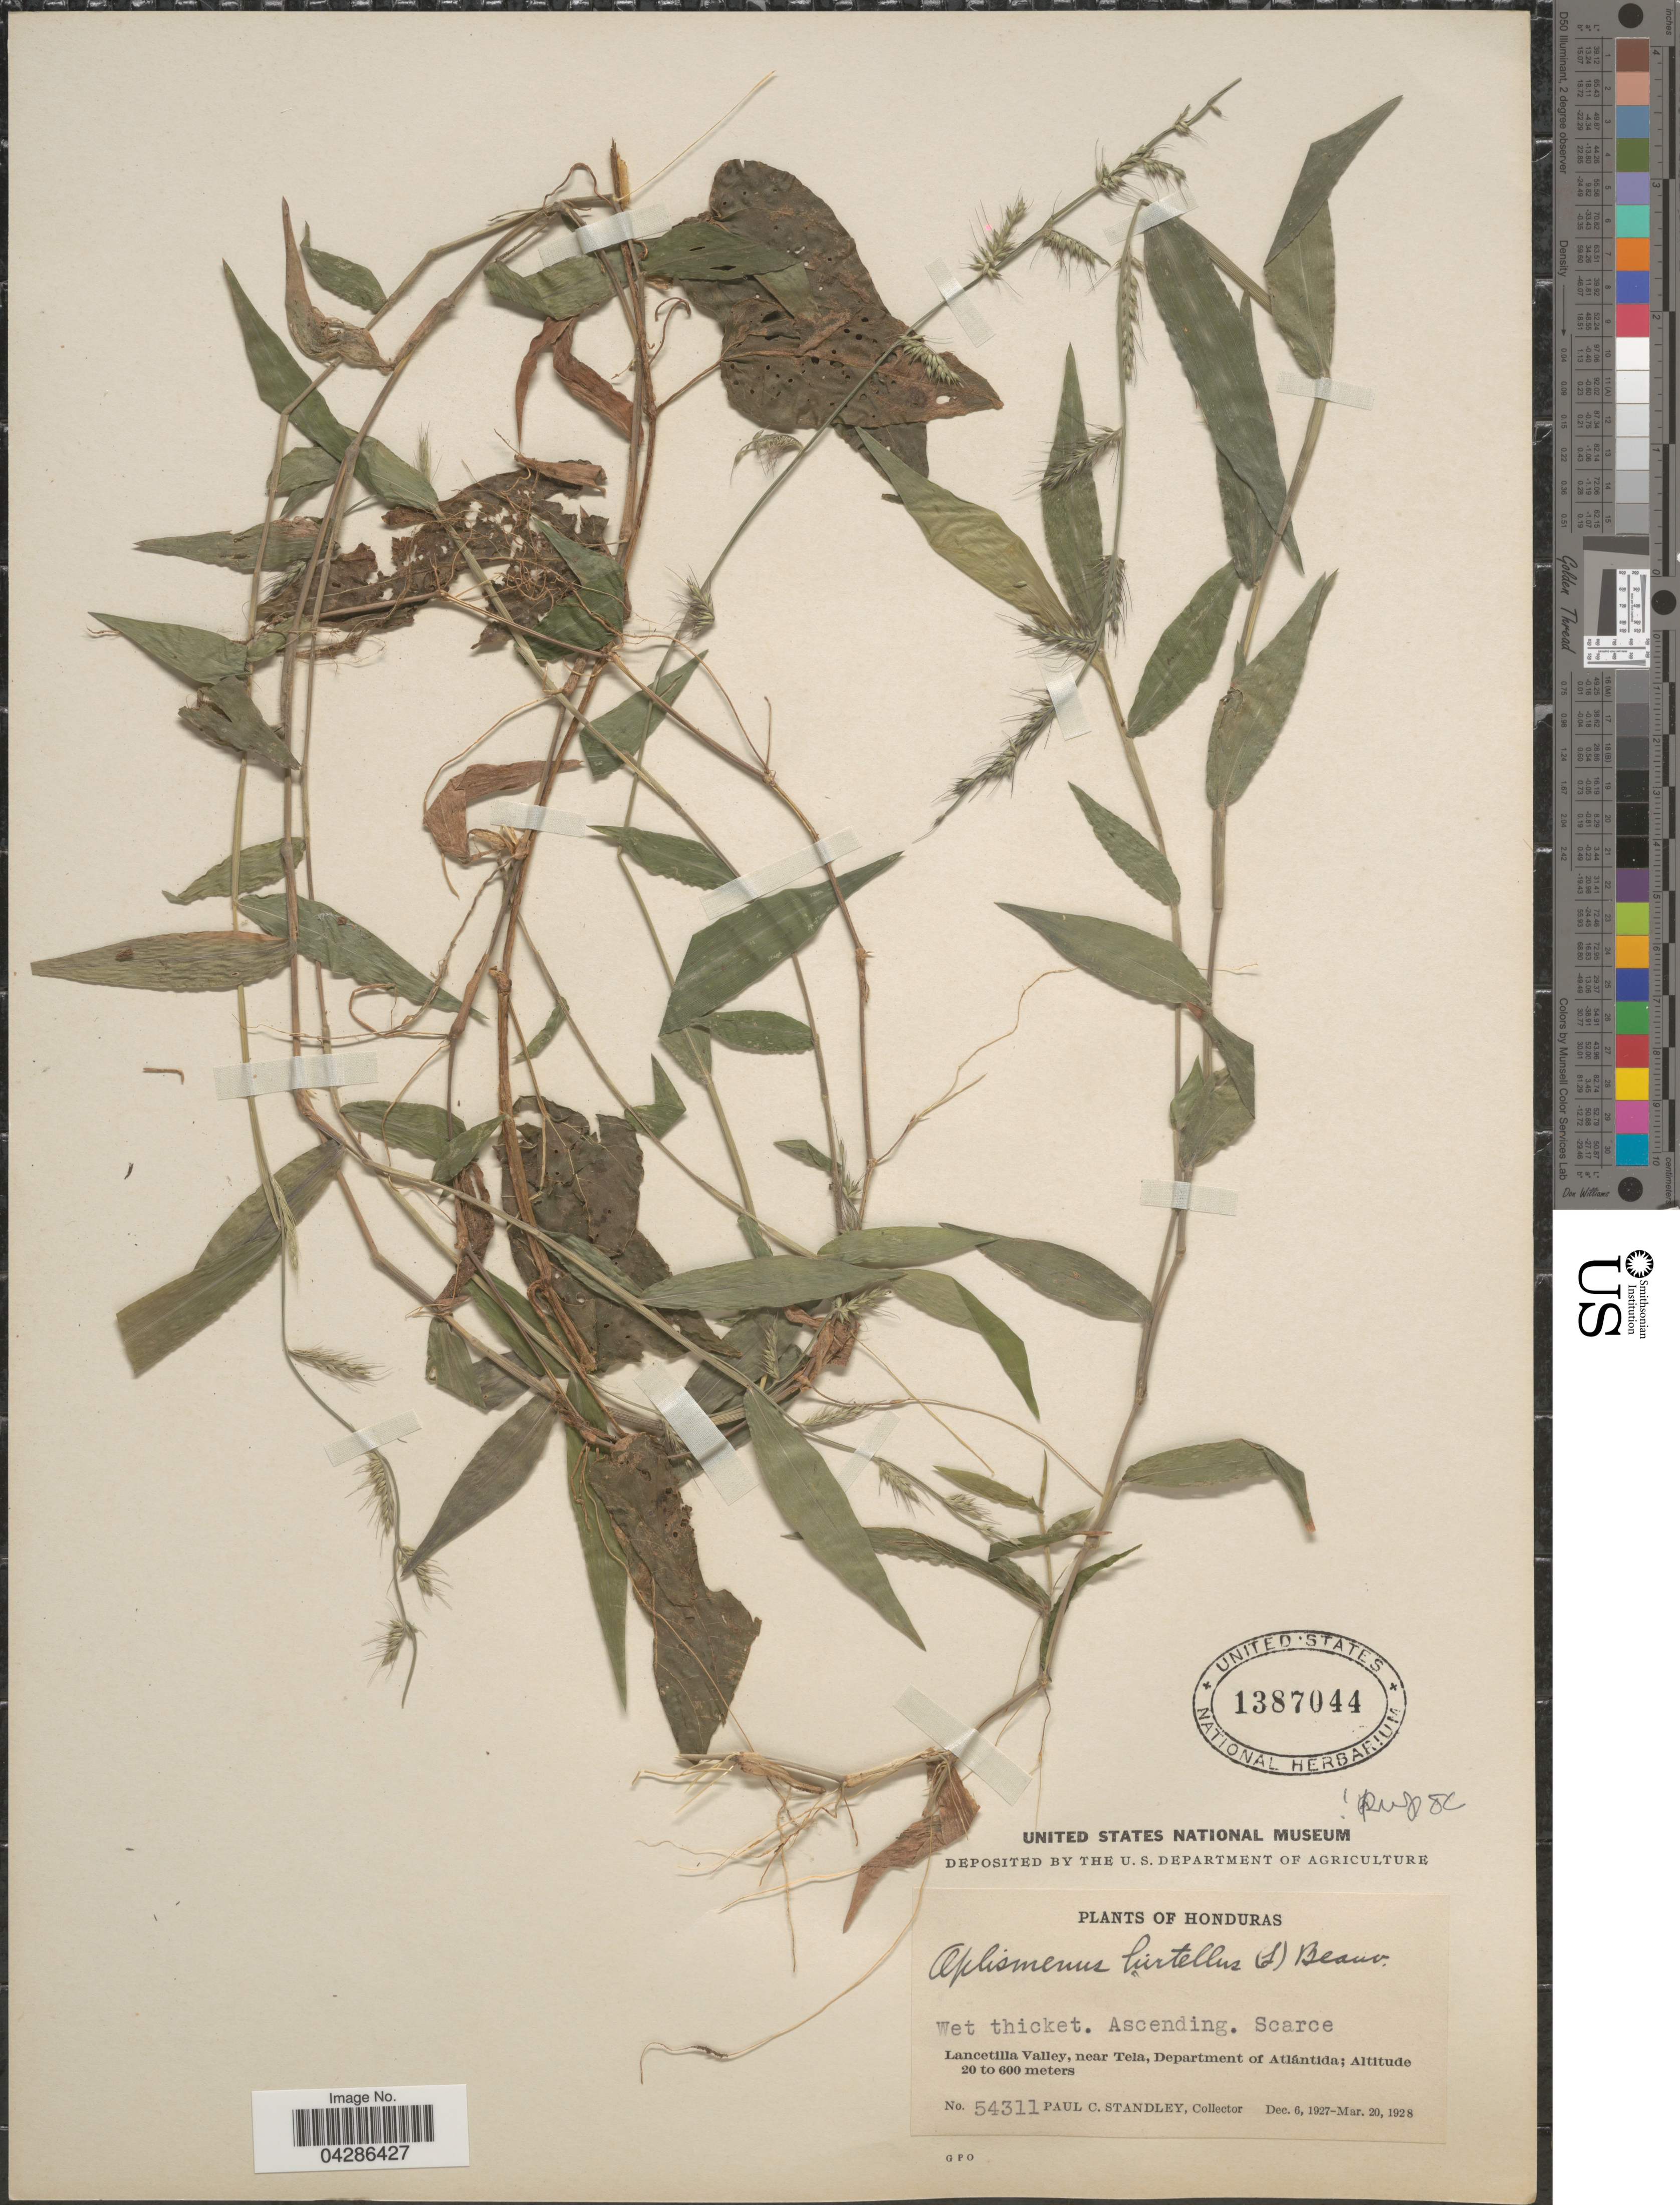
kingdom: Plantae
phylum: Tracheophyta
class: Liliopsida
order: Poales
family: Poaceae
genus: Oplismenus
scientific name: Oplismenus hirtellus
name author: (L.) P. Beauv.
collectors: P. C. Standley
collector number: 54311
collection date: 1927-12-06/1928-03-20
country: Honduras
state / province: Atlantida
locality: Lancetilla Valley, near Tela, Department of Atlántida.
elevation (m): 20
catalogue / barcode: US 1387044